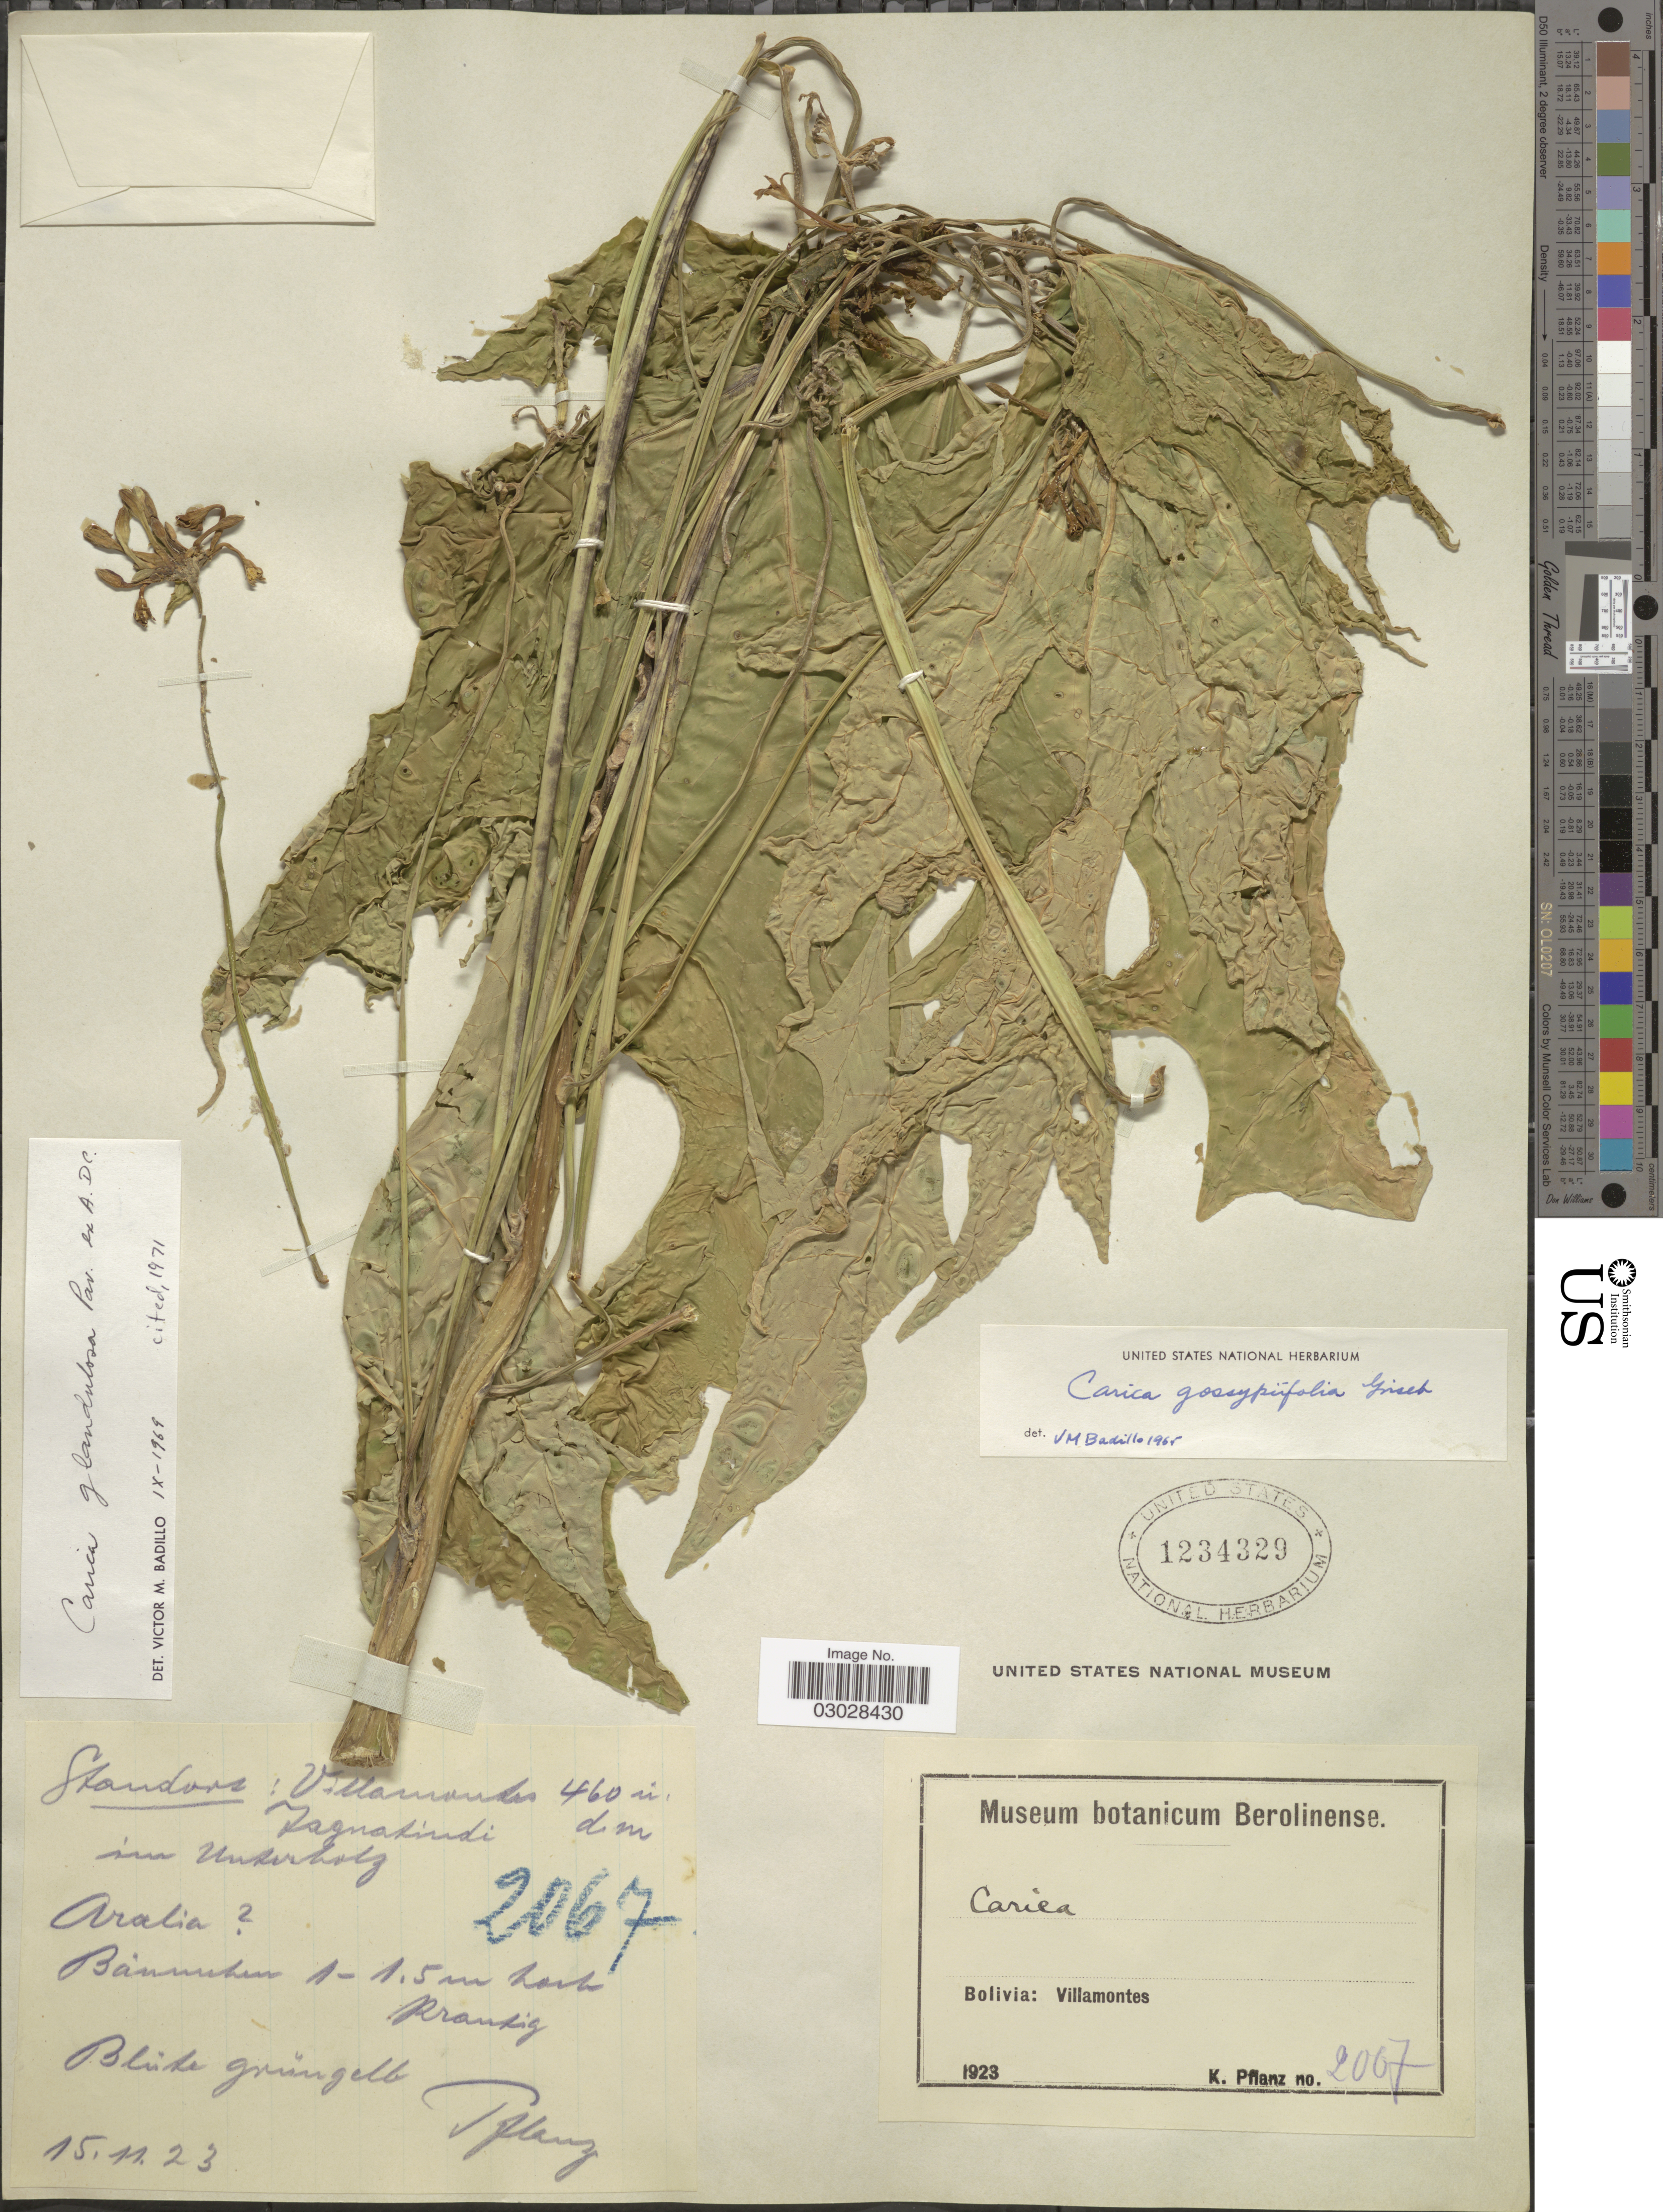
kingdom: Plantae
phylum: Tracheophyta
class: Magnoliopsida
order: Brassicales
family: Caricaceae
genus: Vasconcellea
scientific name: Vasconcellea glandulosa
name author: A. DC.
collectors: K. Pflanz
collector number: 2007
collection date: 1923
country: Bolivia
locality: Villamontes. Zagnatindi [interpreted] im Unterholz.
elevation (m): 460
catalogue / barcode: US 1234329